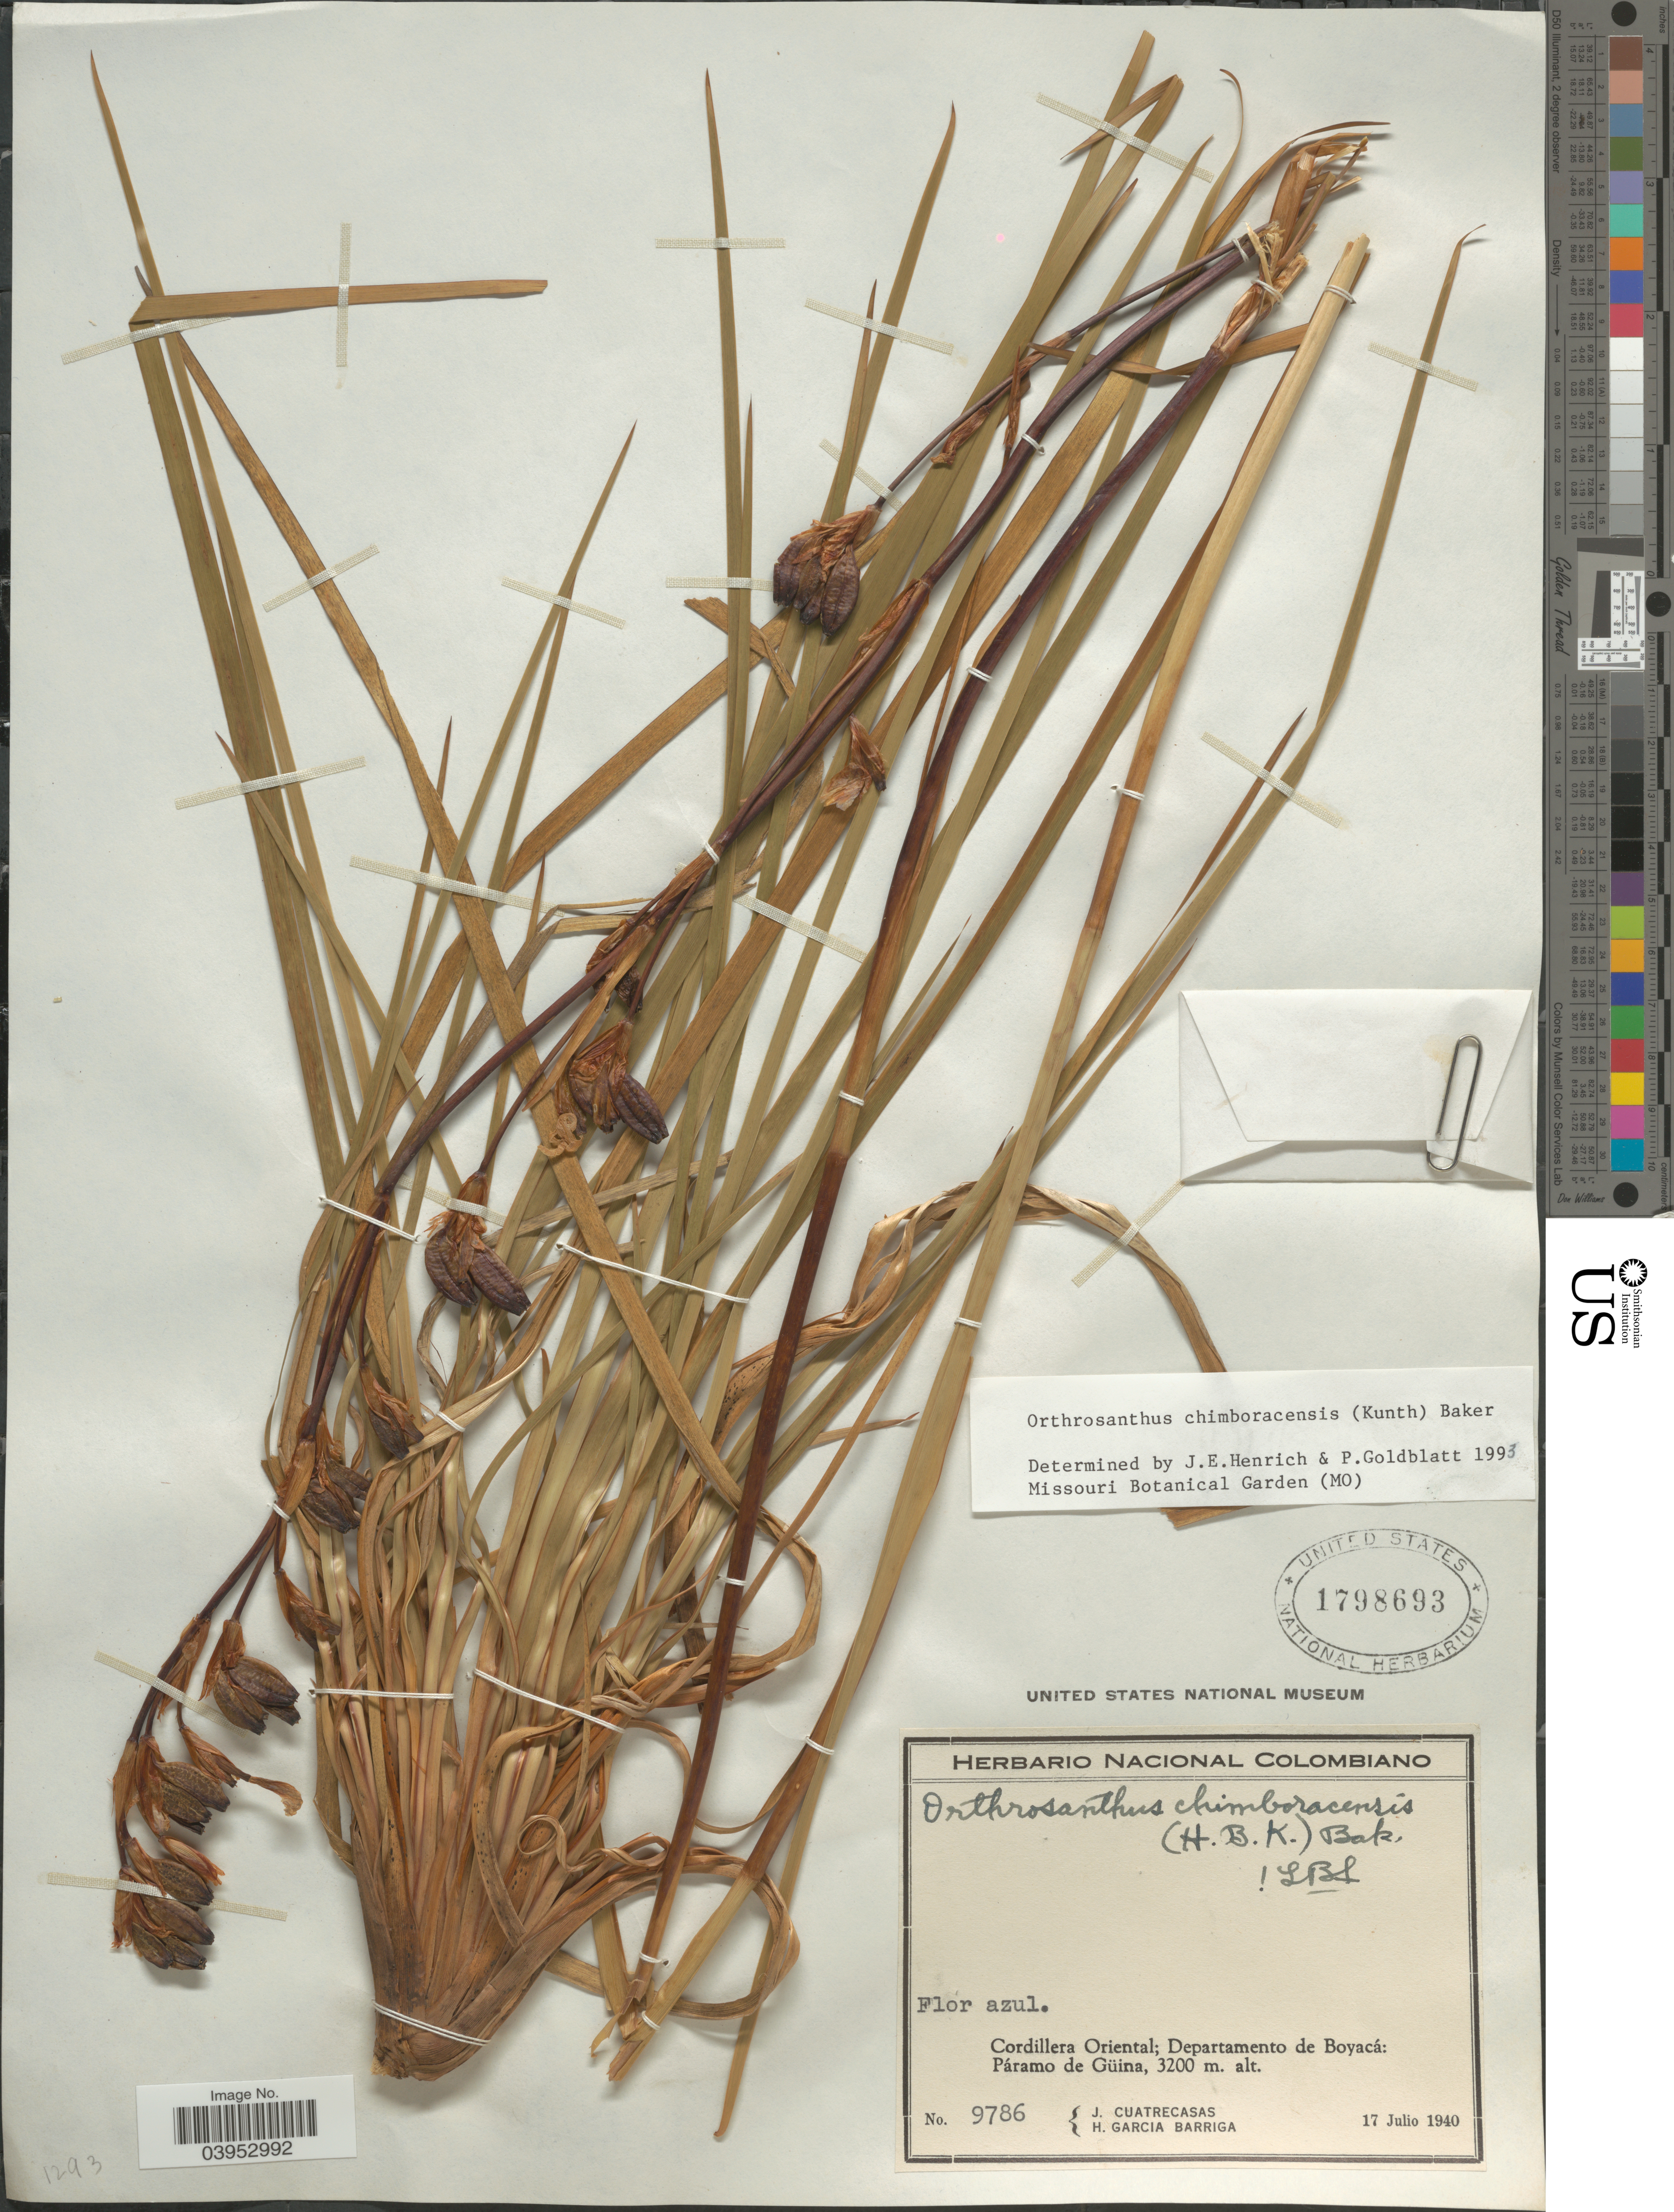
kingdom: Plantae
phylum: Tracheophyta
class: Liliopsida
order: Asparagales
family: Iridaceae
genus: Orthrosanthus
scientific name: Orthrosanthus chimboracensis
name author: (Kunth) Baker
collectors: J. Cuatrecasas & H. García Barriga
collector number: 9786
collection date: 1940-07-17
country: Colombia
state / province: Boyacá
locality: Cordillera Oriental; Departamento de Boyacá: Páramo de Güina.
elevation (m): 3200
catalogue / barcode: US 1798693